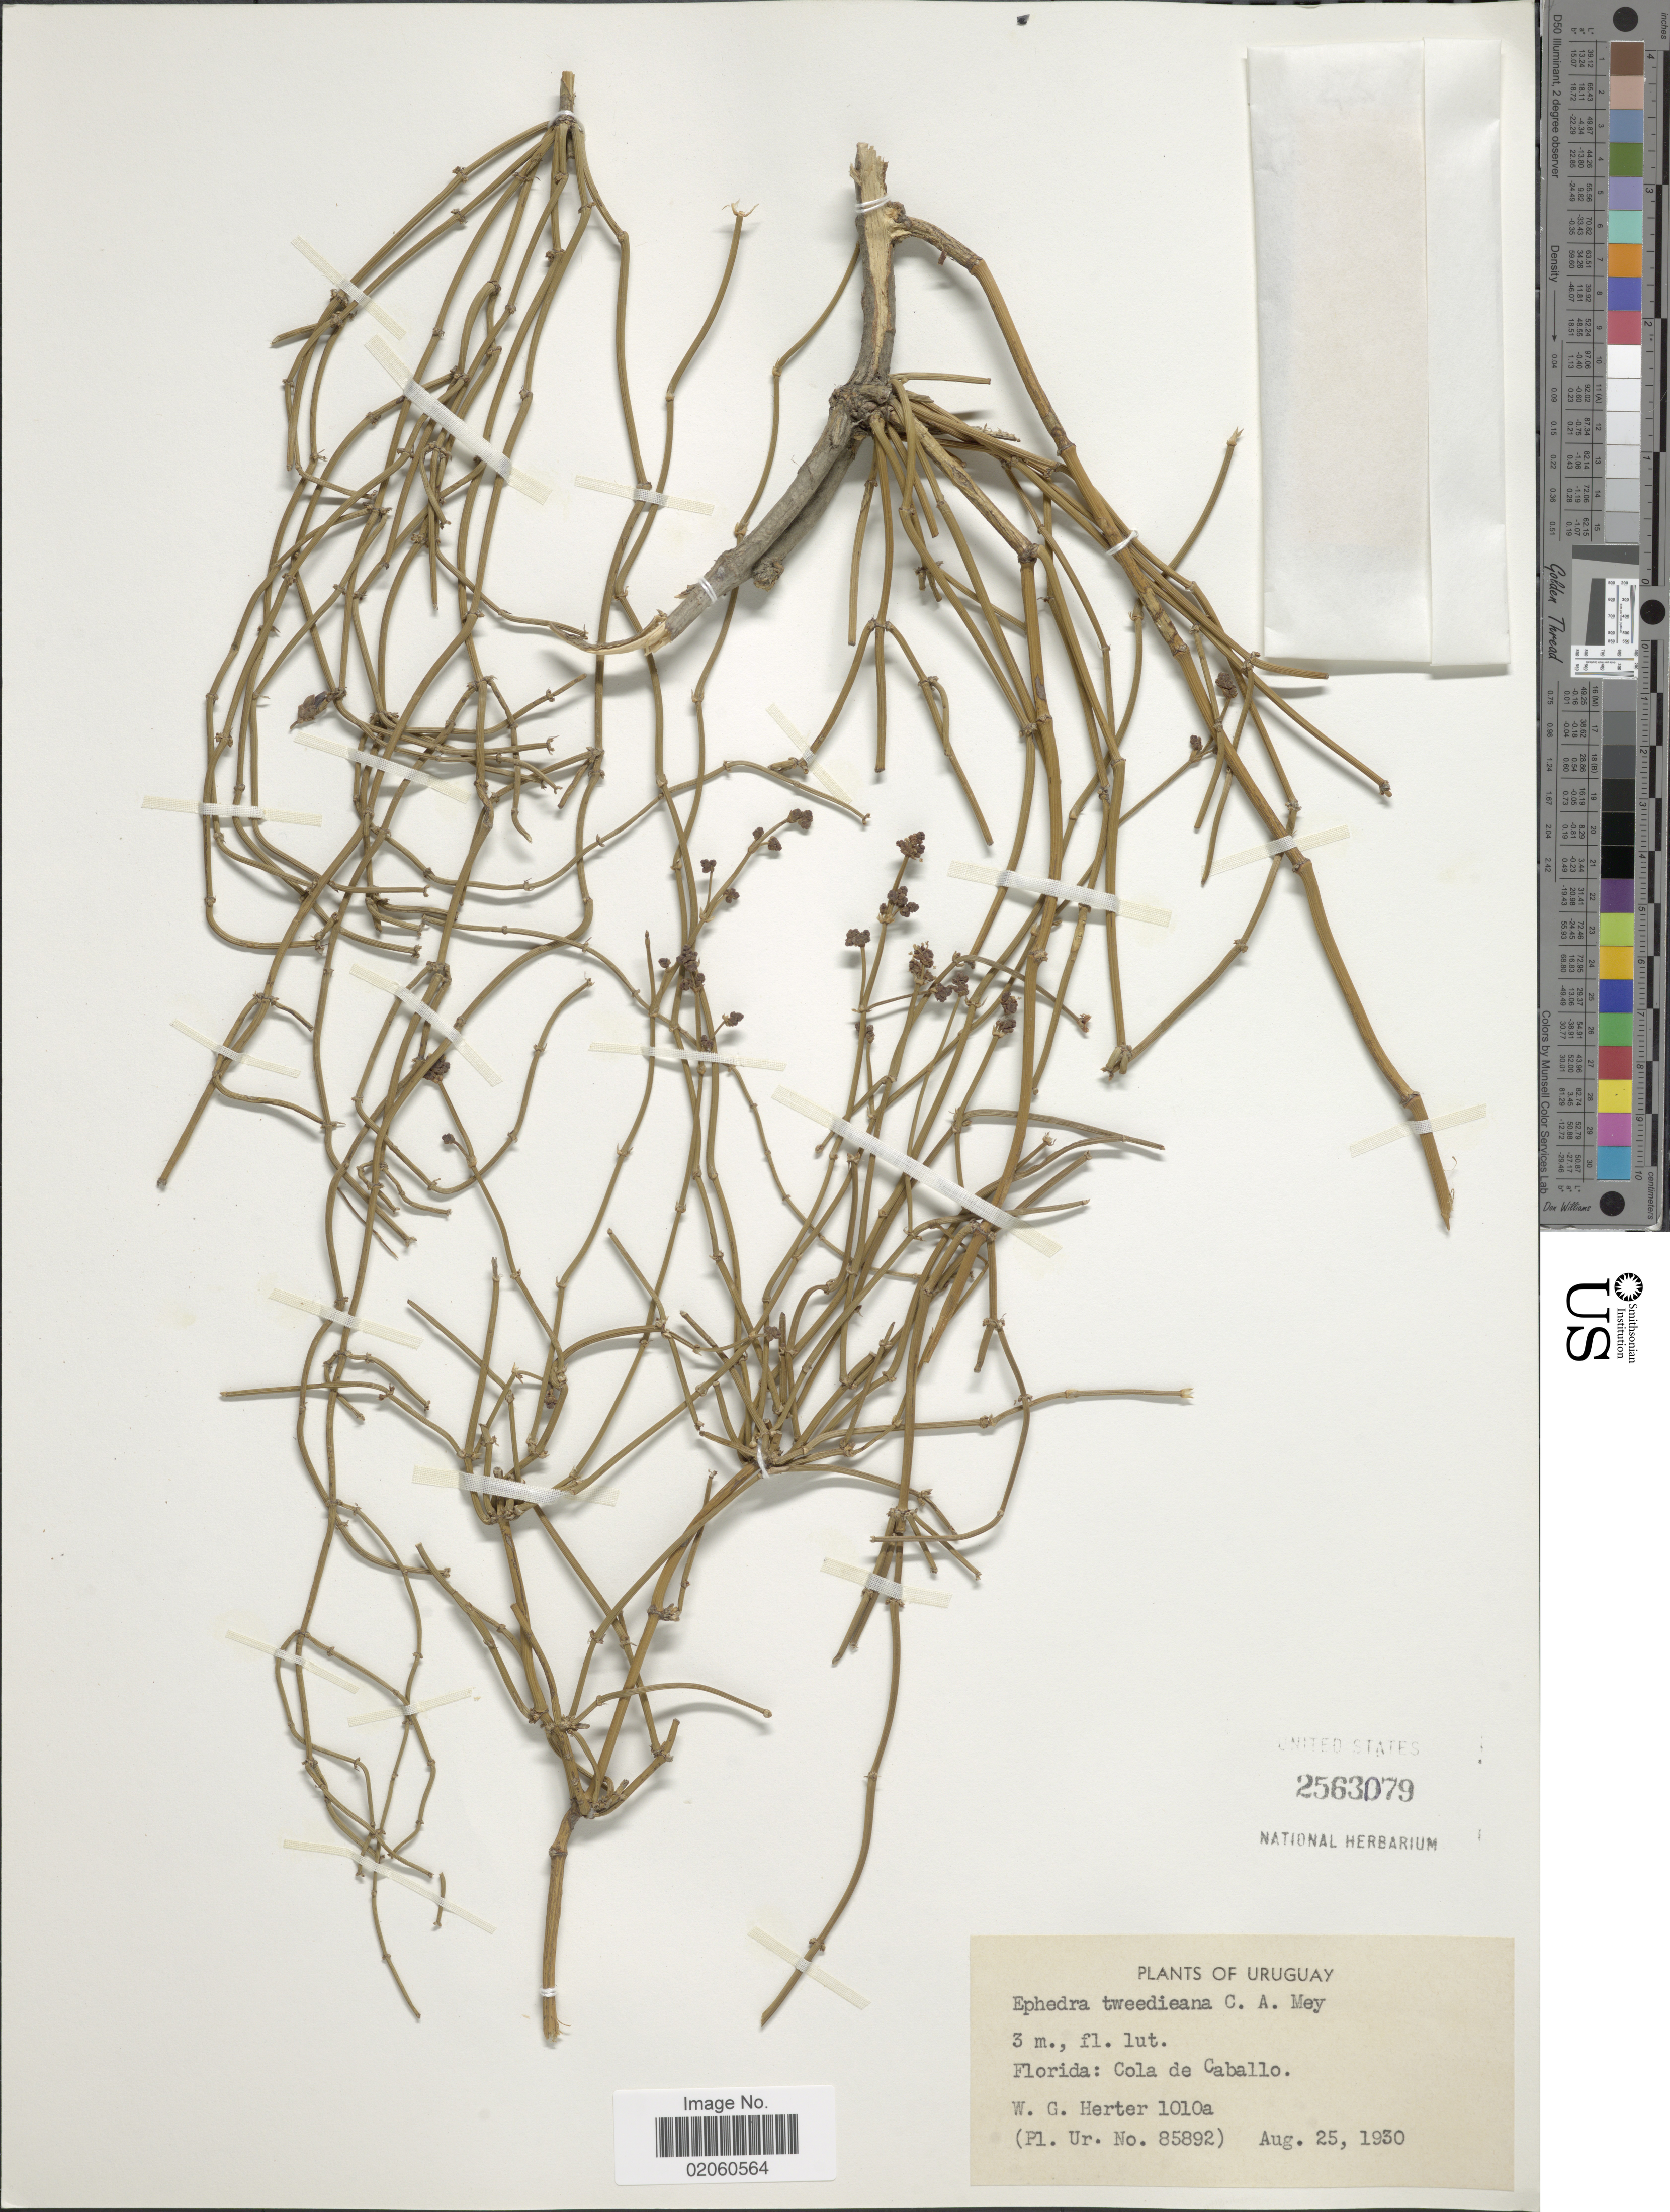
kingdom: Plantae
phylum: Tracheophyta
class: Gnetopsida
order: Ephedrales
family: Ephedraceae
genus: Ephedra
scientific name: Ephedra tweediana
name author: Fisch. & C.A. Mey.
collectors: W. G. Herter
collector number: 1010a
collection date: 1930-08-25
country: Uruguay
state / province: Florida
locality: Cola de Caballo.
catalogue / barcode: US 2563079